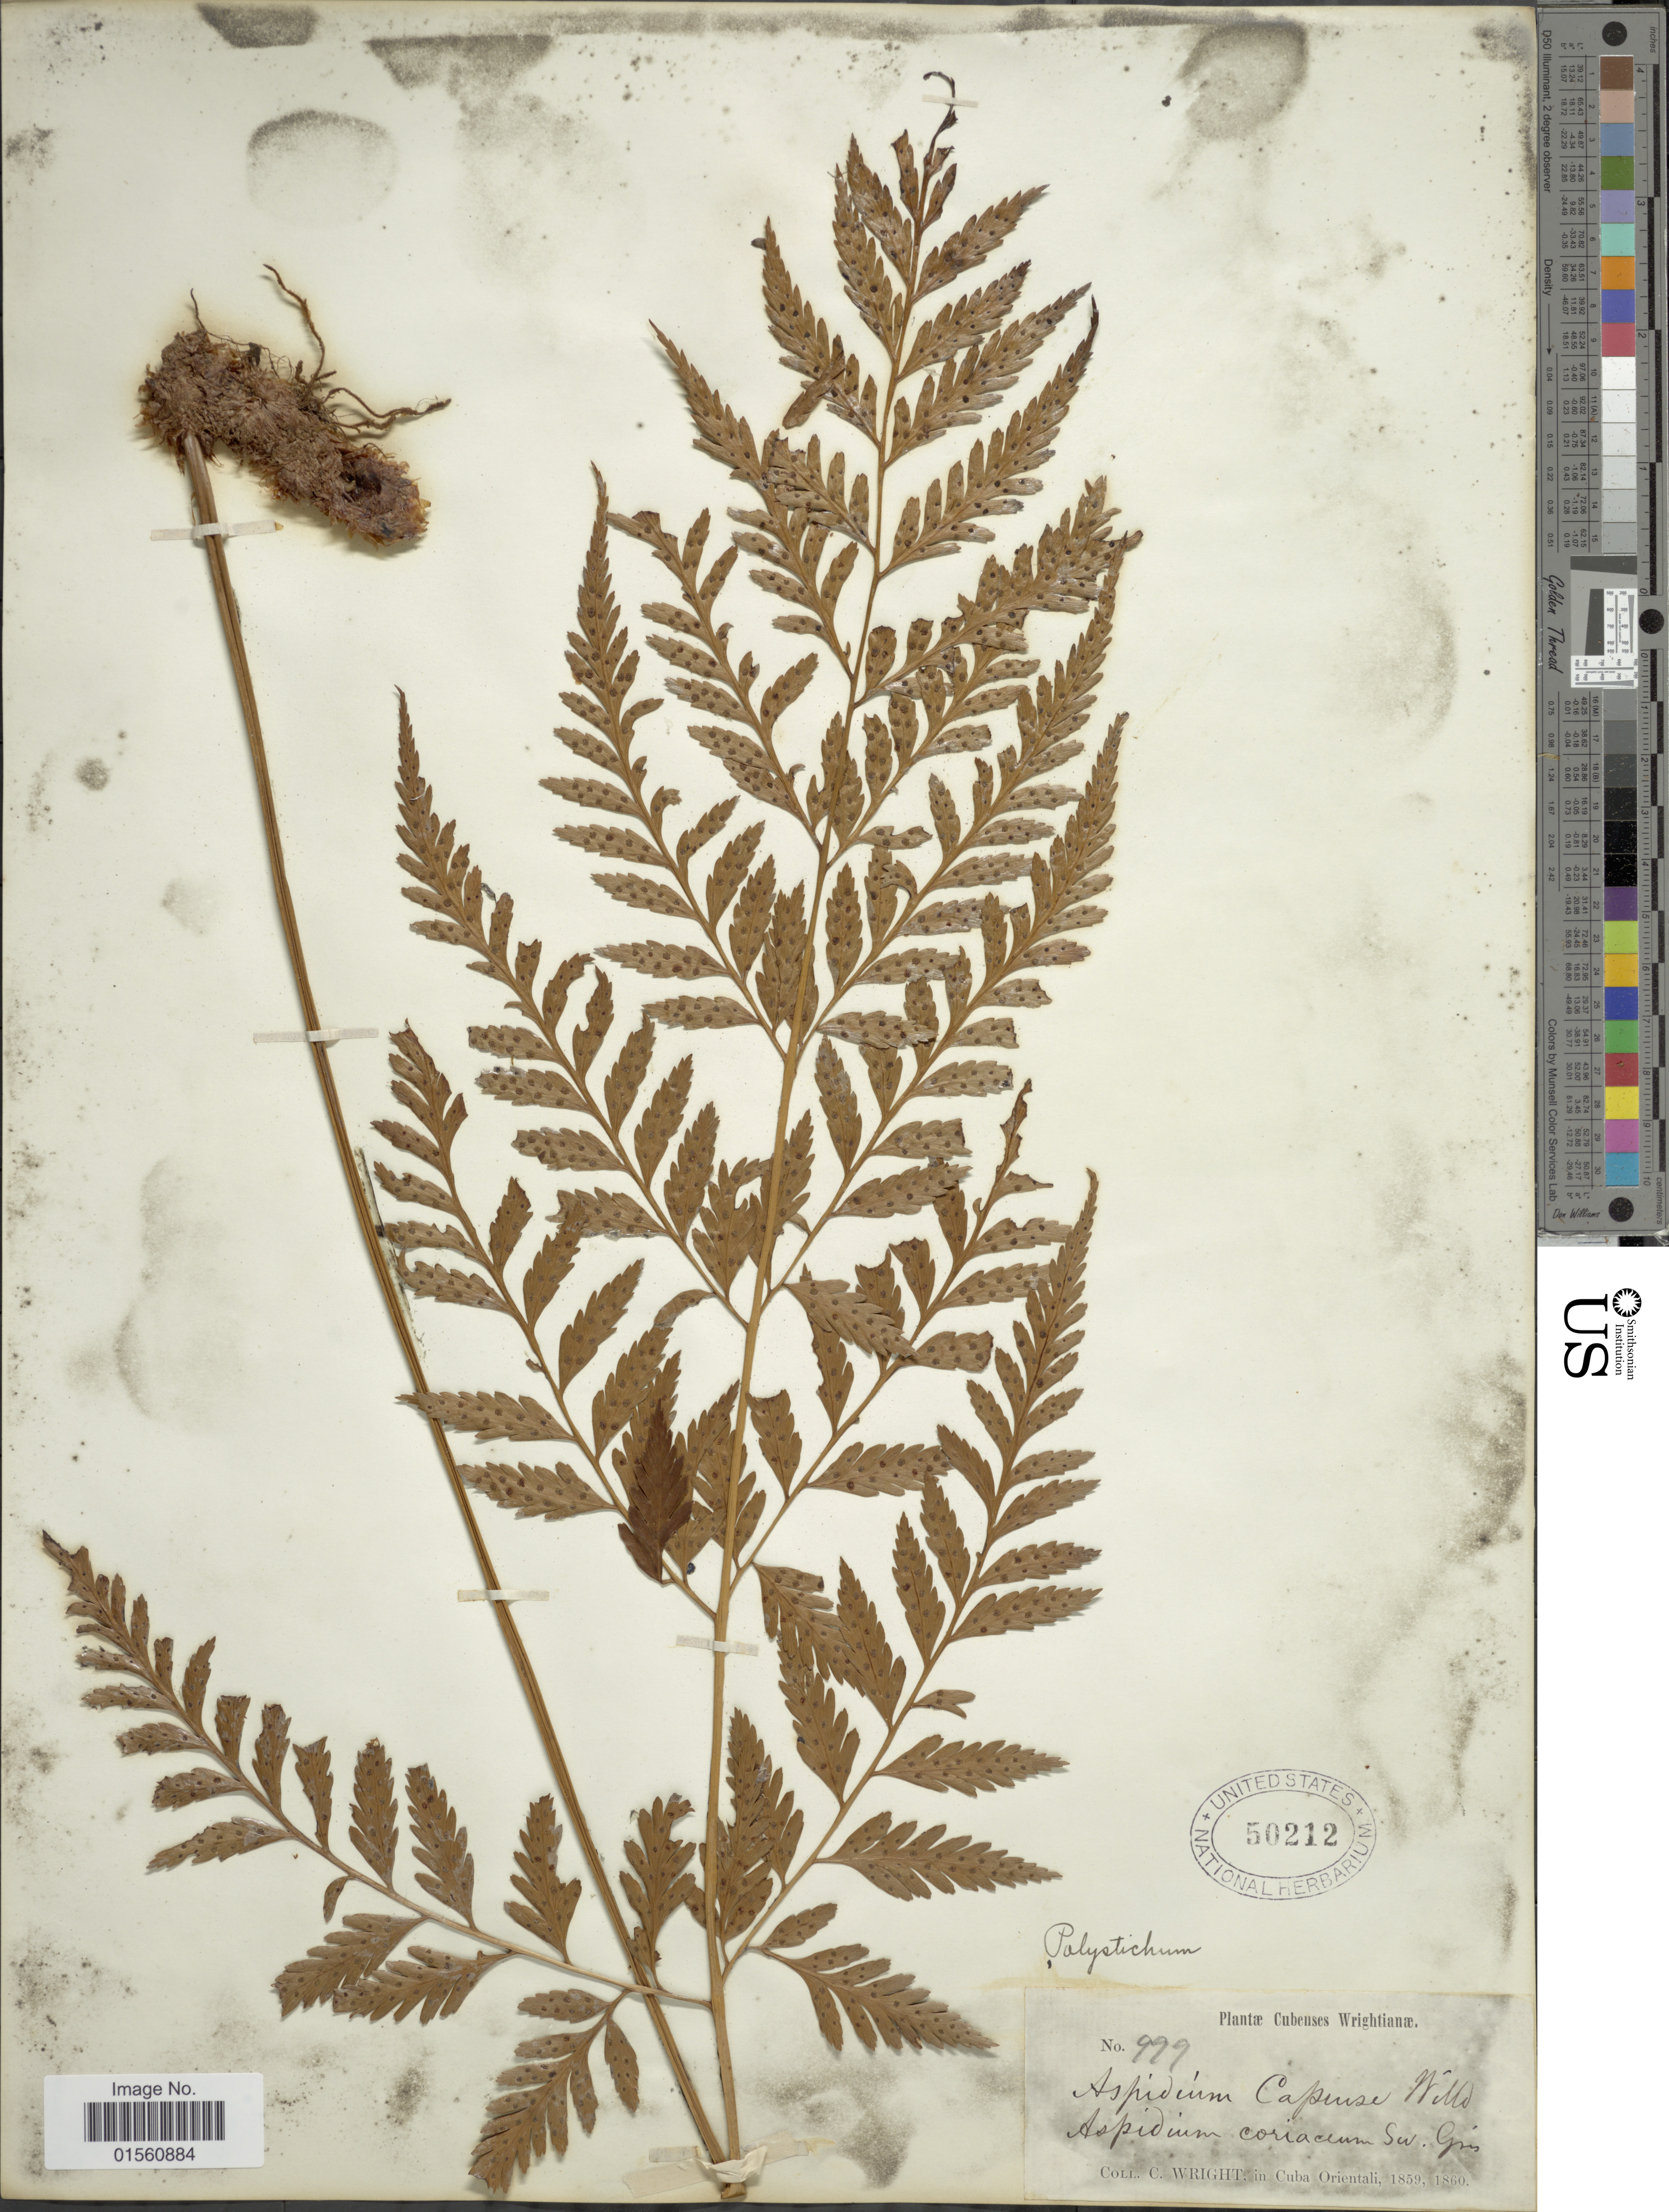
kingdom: Plantae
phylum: Tracheophyta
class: Polypodiopsida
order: Polypodiales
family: Dryopteridaceae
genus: Rumohra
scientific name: Rumohra adiantiformis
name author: (G. Forst.) Ching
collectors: C. Wright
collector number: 999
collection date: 1859/1860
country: Cuba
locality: In Cuba Orientali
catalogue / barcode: US 50212